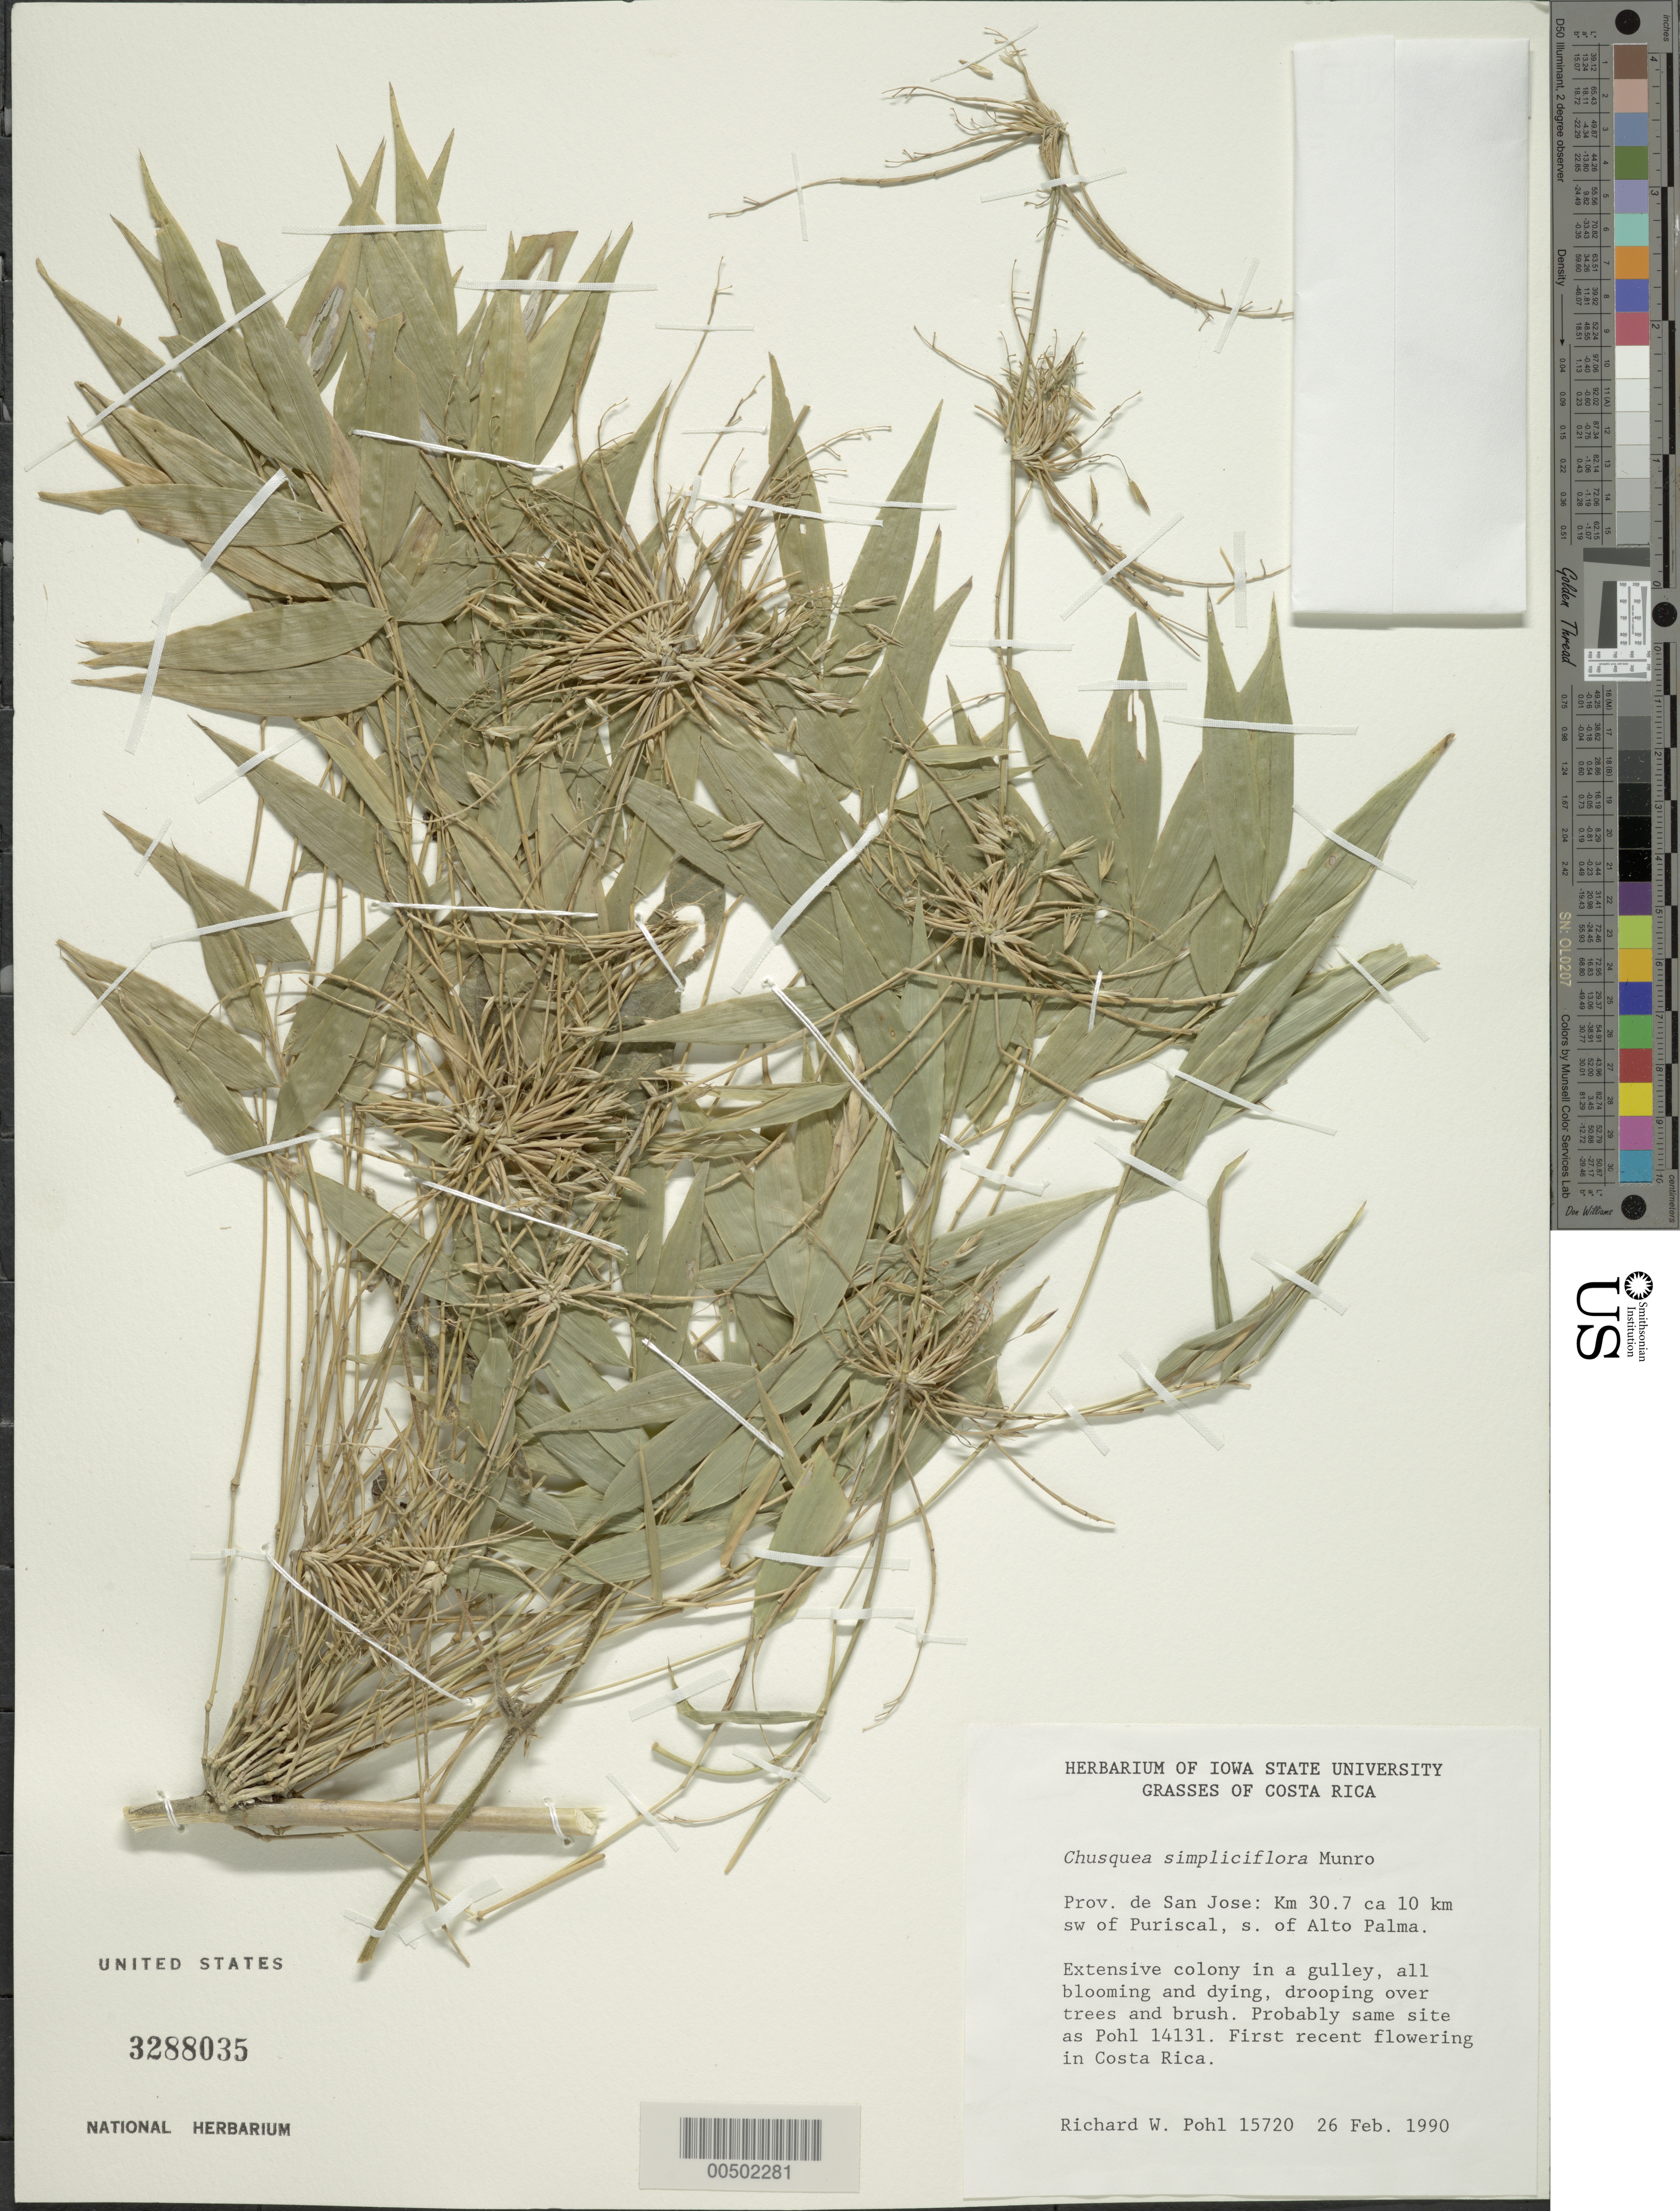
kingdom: Plantae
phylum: Tracheophyta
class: Liliopsida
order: Poales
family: Poaceae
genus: Chusquea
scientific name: Chusquea simpliciflora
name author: Munro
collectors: R. W. Pohl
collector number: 15720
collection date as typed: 26 Feb 1990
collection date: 1990-02-26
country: Costa Rica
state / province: San José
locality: Km 30.7 ca 10 km sw of puriscal, s of alto palma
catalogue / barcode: US 3288035